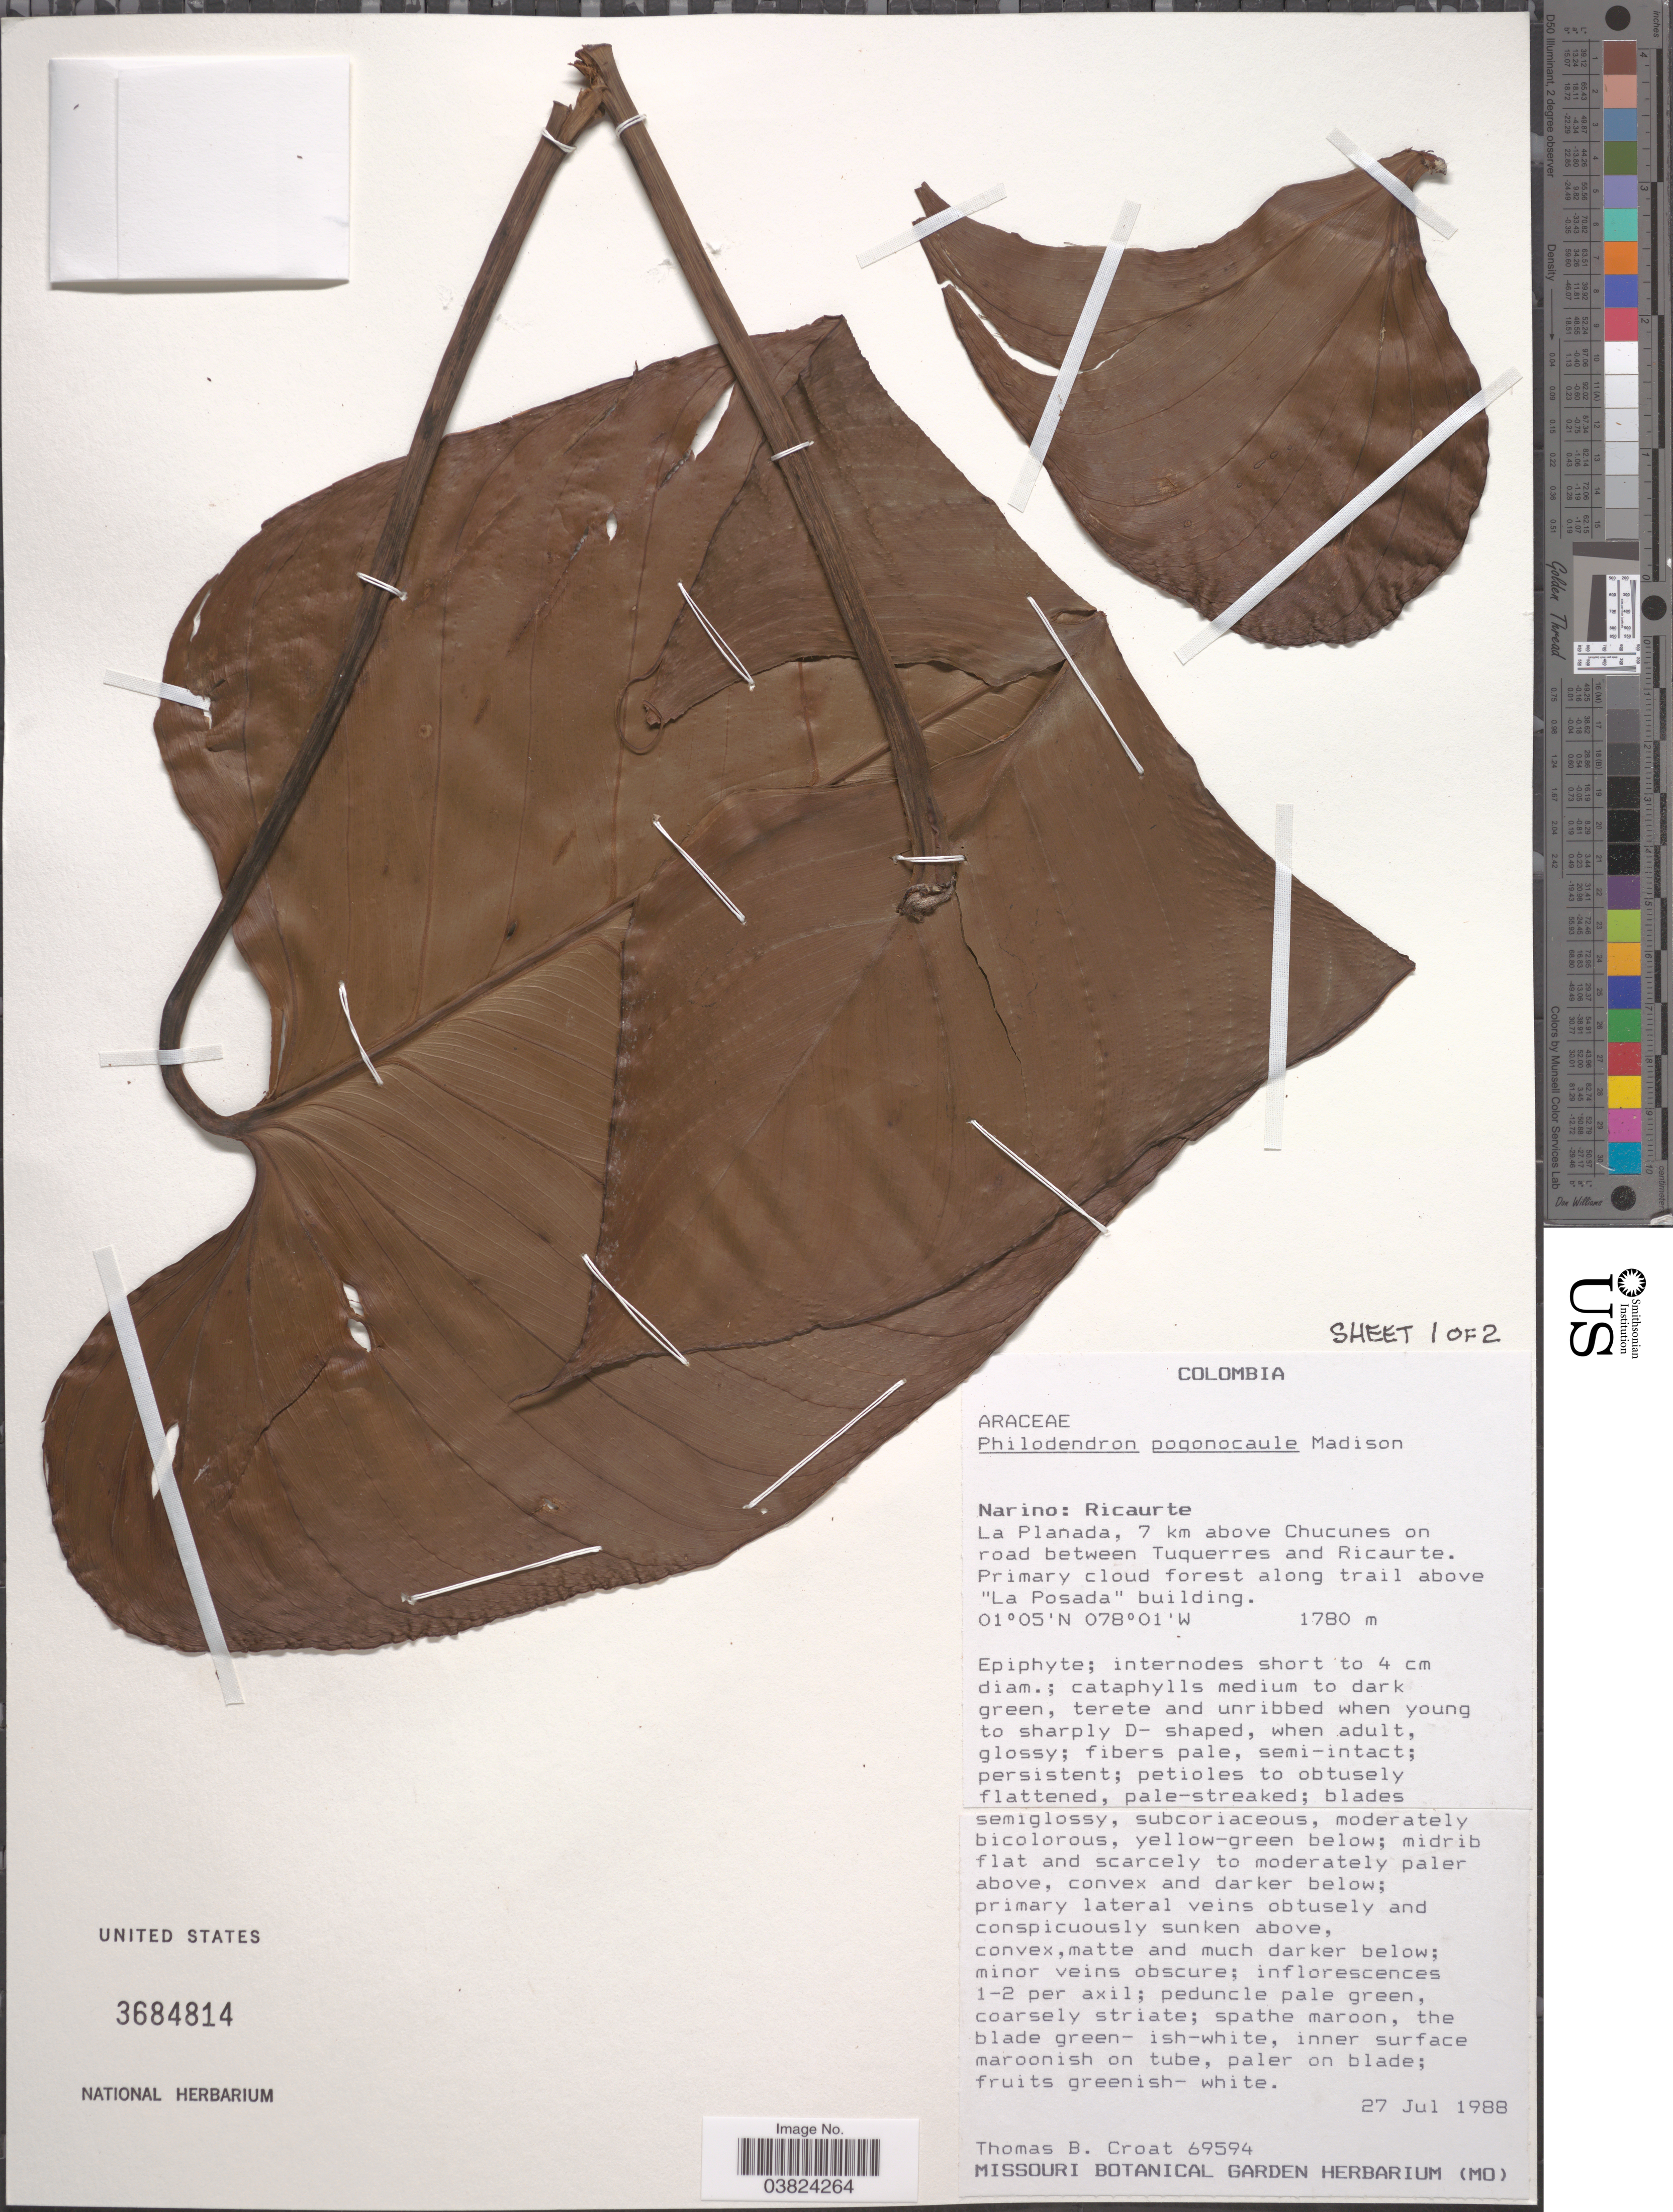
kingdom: Plantae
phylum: Tracheophyta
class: Liliopsida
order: Alismatales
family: Araceae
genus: Philodendron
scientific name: Philodendron pogonocaule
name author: Madison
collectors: T. B. Croat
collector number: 69594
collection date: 1988-07-27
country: Colombia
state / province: Nariño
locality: Narino: Ricaurte. La Planada, 7 km above Chucunes on road between Tuquerres and Ricaurte. Primary cloud forest along trail above 'La Posada' building.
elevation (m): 1780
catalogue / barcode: US 3684814